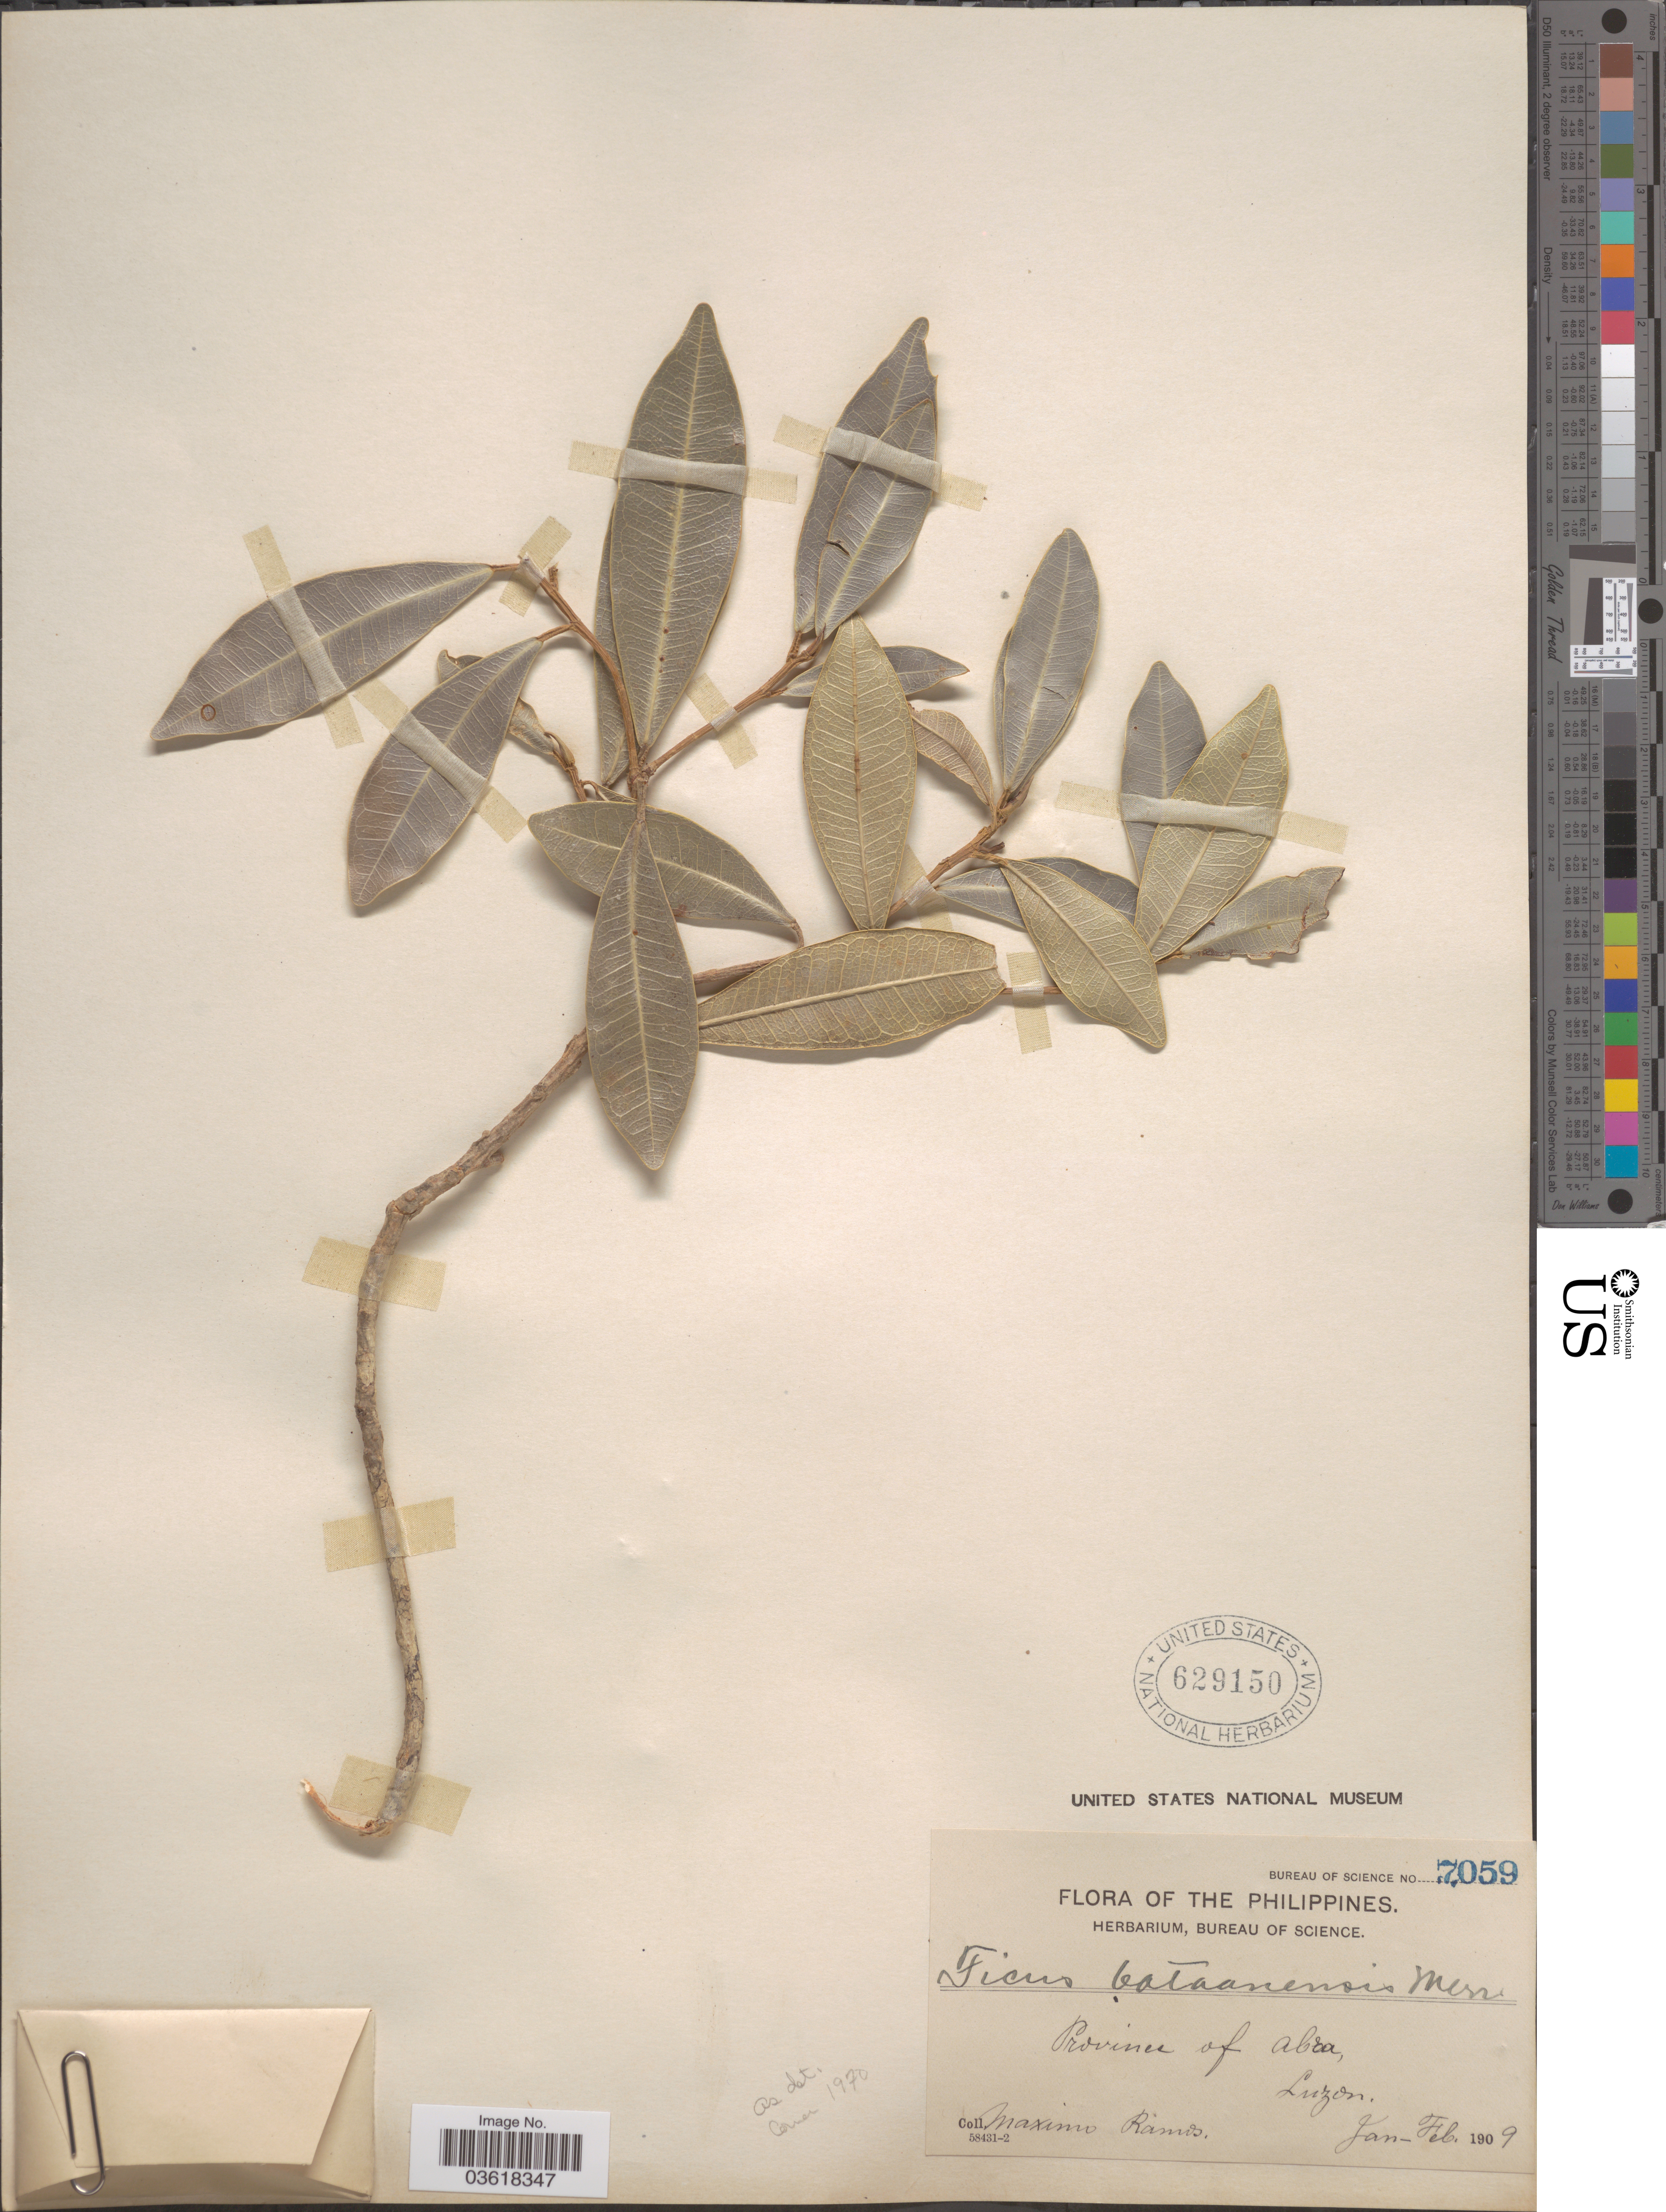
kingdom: Plantae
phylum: Tracheophyta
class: Magnoliopsida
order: Rosales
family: Moraceae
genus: Ficus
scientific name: Ficus bataanensis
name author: Merr.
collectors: M. Ramos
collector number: Bureau of Science 7059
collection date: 1909-01/1909-02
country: Philippines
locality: Province of Abra, Luzon.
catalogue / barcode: US 629150